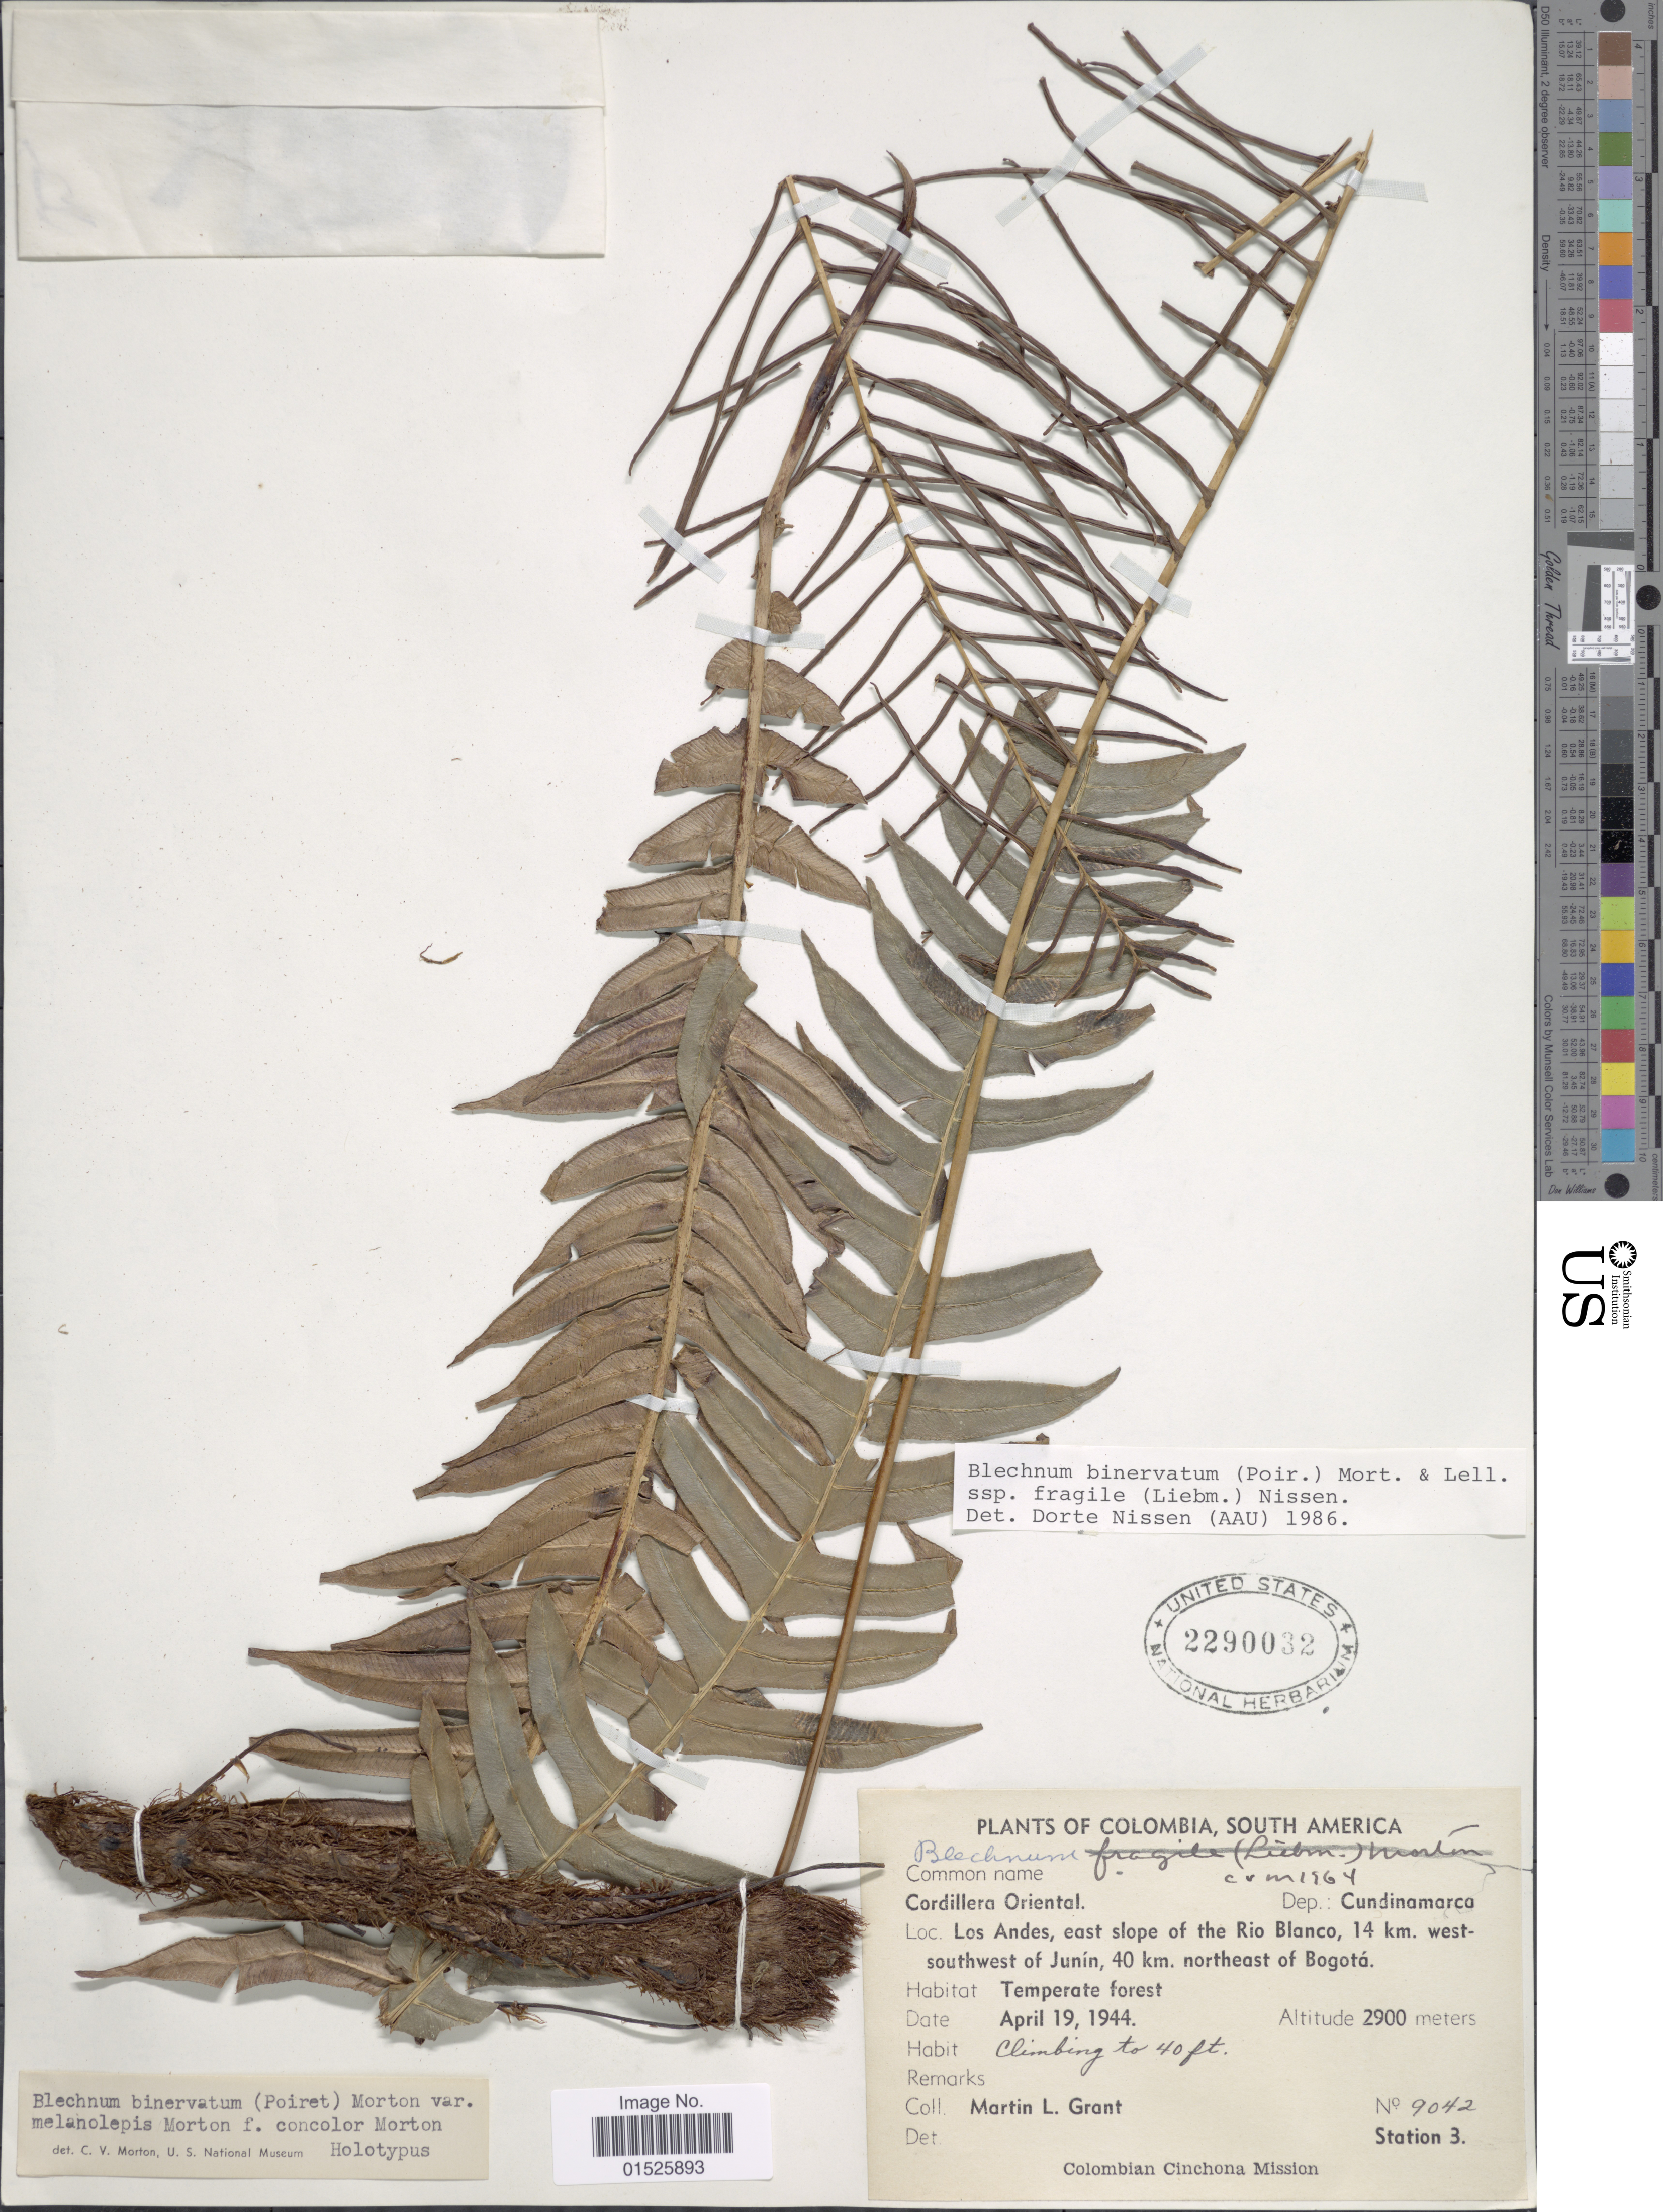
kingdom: Plantae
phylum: Tracheophyta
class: Polypodiopsida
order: Polypodiales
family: Blechnaceae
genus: Blechnum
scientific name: Blechnum fragile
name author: (Liebm.) C.V. Morton & Lellinger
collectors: M. L. Grant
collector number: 9042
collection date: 1944-04-19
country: Colombia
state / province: Cundinamarca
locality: Cordillera Oriental. Los Andes, east slope of the Rio Blanco, 14 km. west-southwest of Junín, 40 km. northeast of Bogotá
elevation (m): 2900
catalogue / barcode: US 2290032